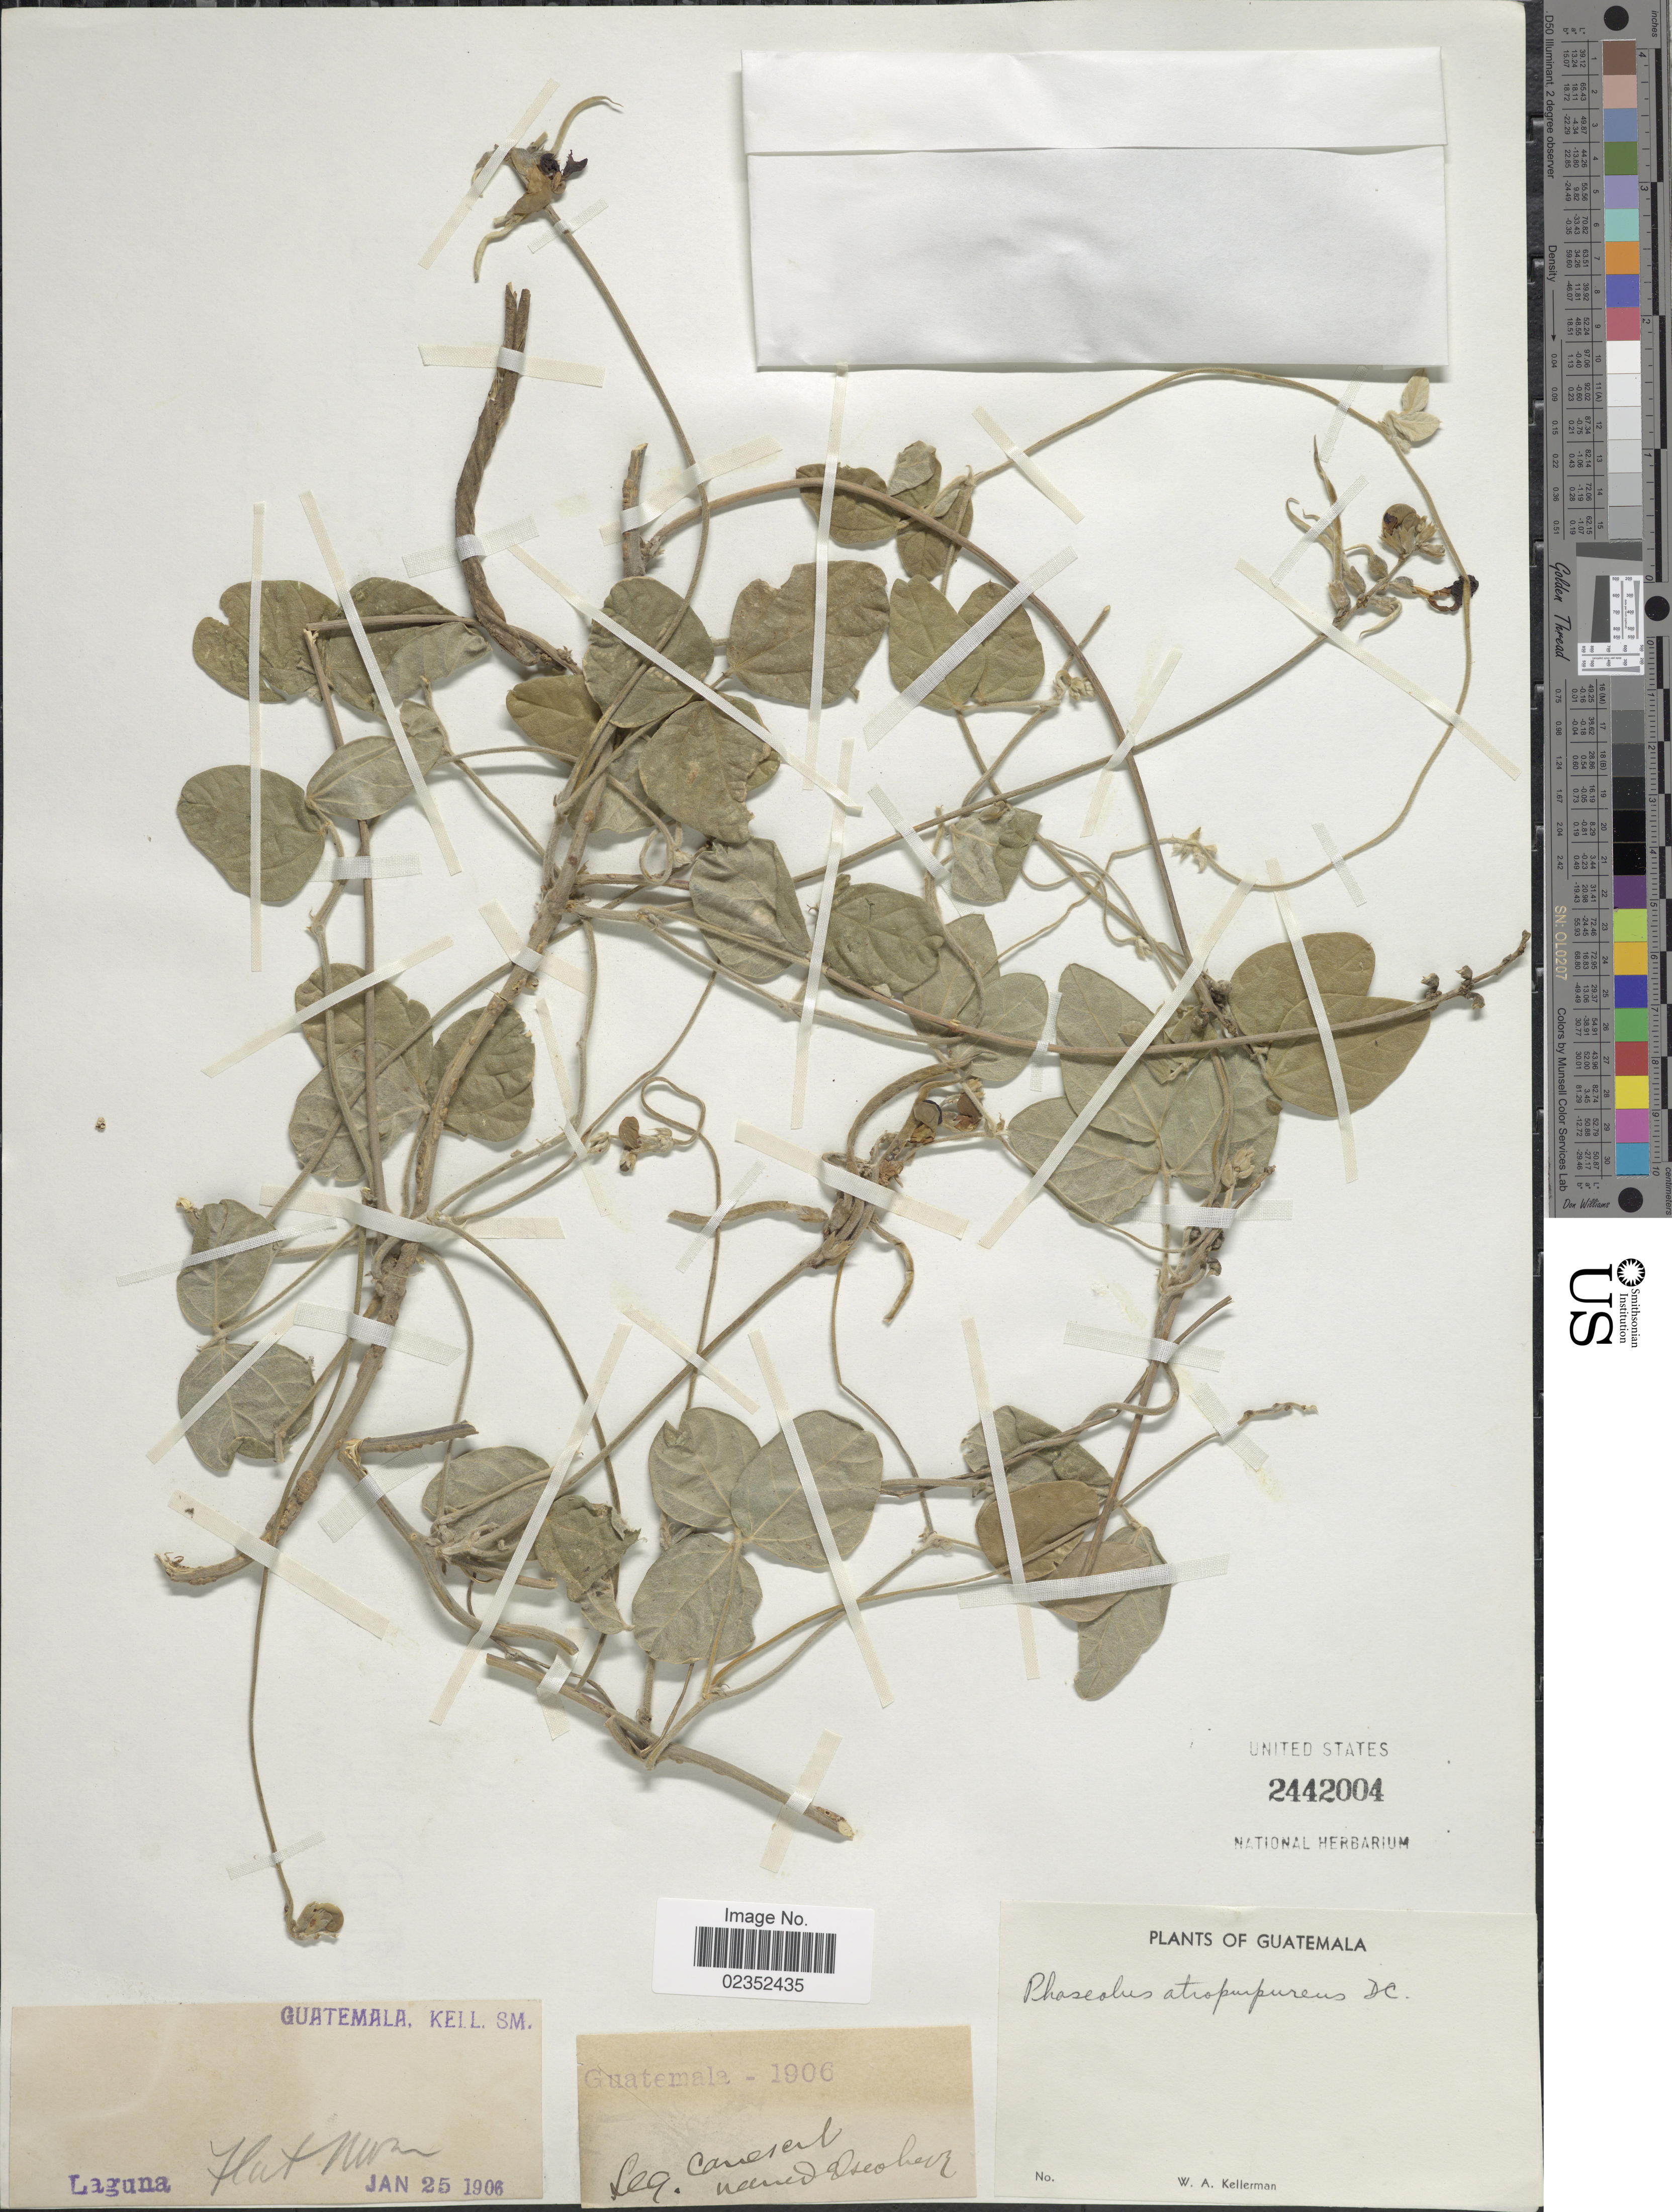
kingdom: Plantae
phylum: Tracheophyta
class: Magnoliopsida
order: Fabales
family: Fabaceae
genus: Macroptilium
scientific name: Macroptilium atropurpureum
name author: (DC.) Urb.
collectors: W. Kellerman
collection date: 1906-01-25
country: Guatemala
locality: Flat Nuz. Laguna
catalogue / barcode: US 2442004